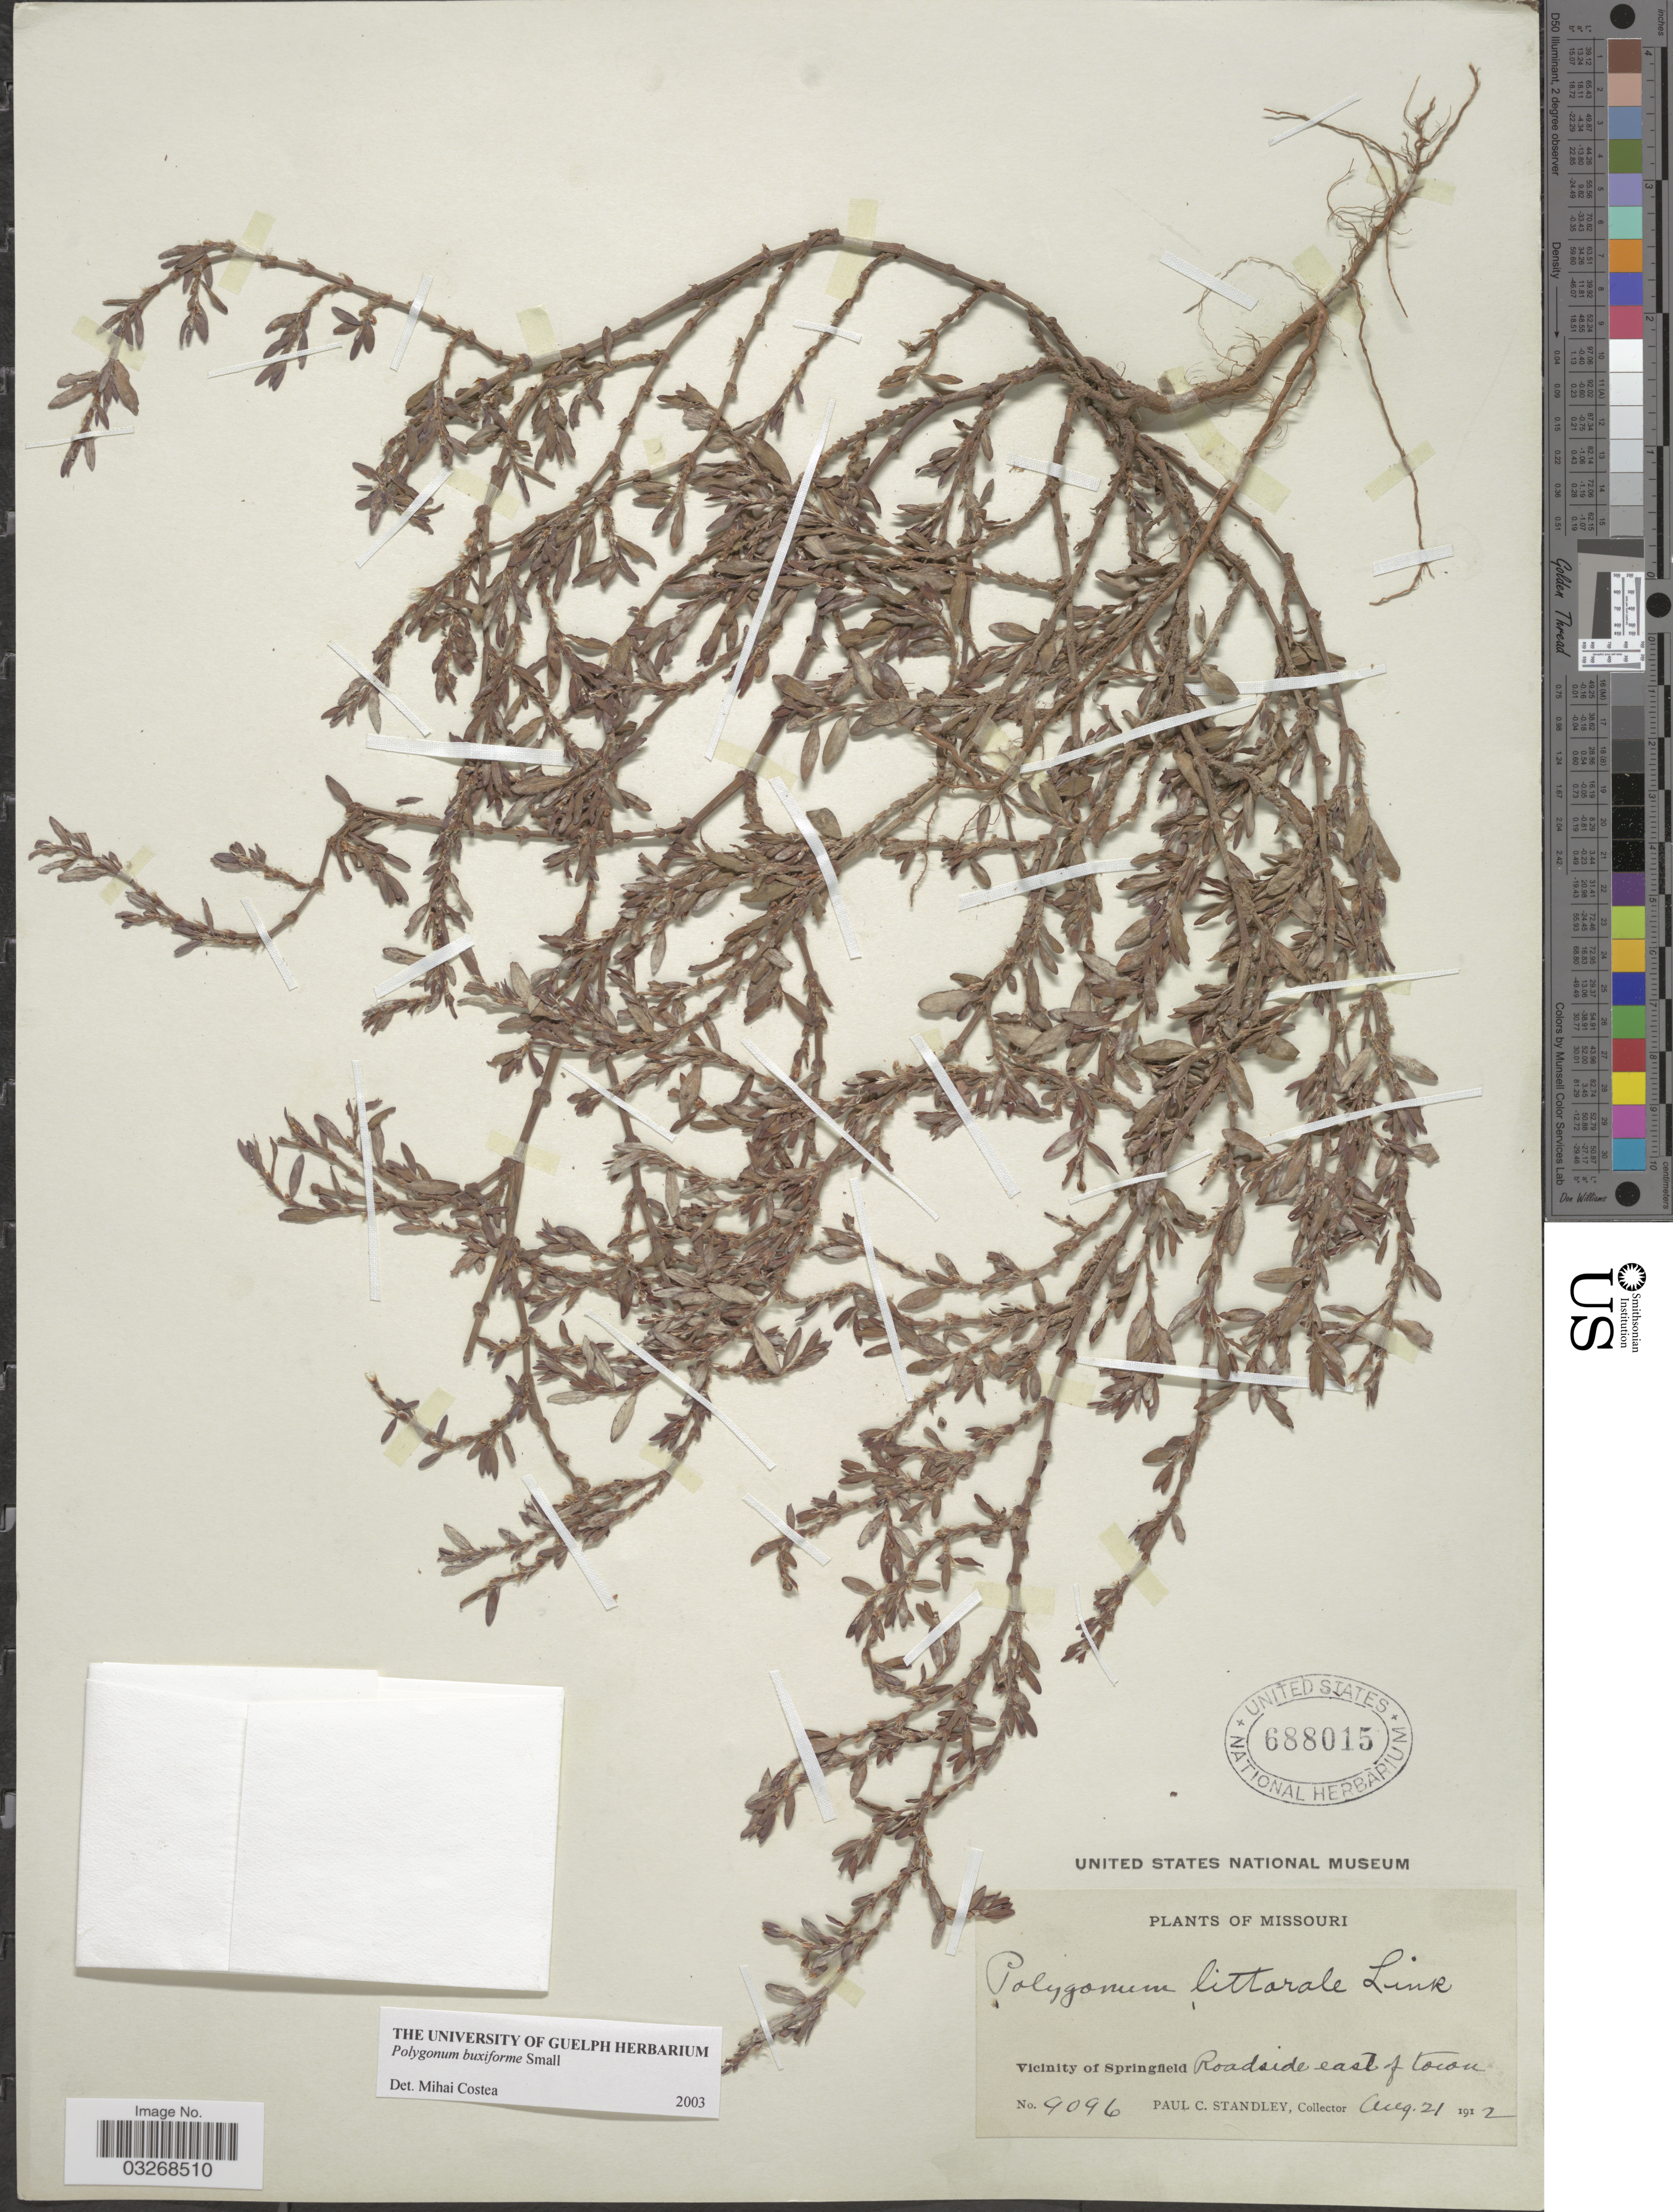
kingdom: Plantae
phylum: Tracheophyta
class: Magnoliopsida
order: Caryophyllales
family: Polygonaceae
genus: Polygonum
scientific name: Polygonum buxiforme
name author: Small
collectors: P. C. Standley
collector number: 9096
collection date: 1912-08-21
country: United States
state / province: Missouri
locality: Vicinity of Springfield. Roadside east of town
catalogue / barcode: US 688015